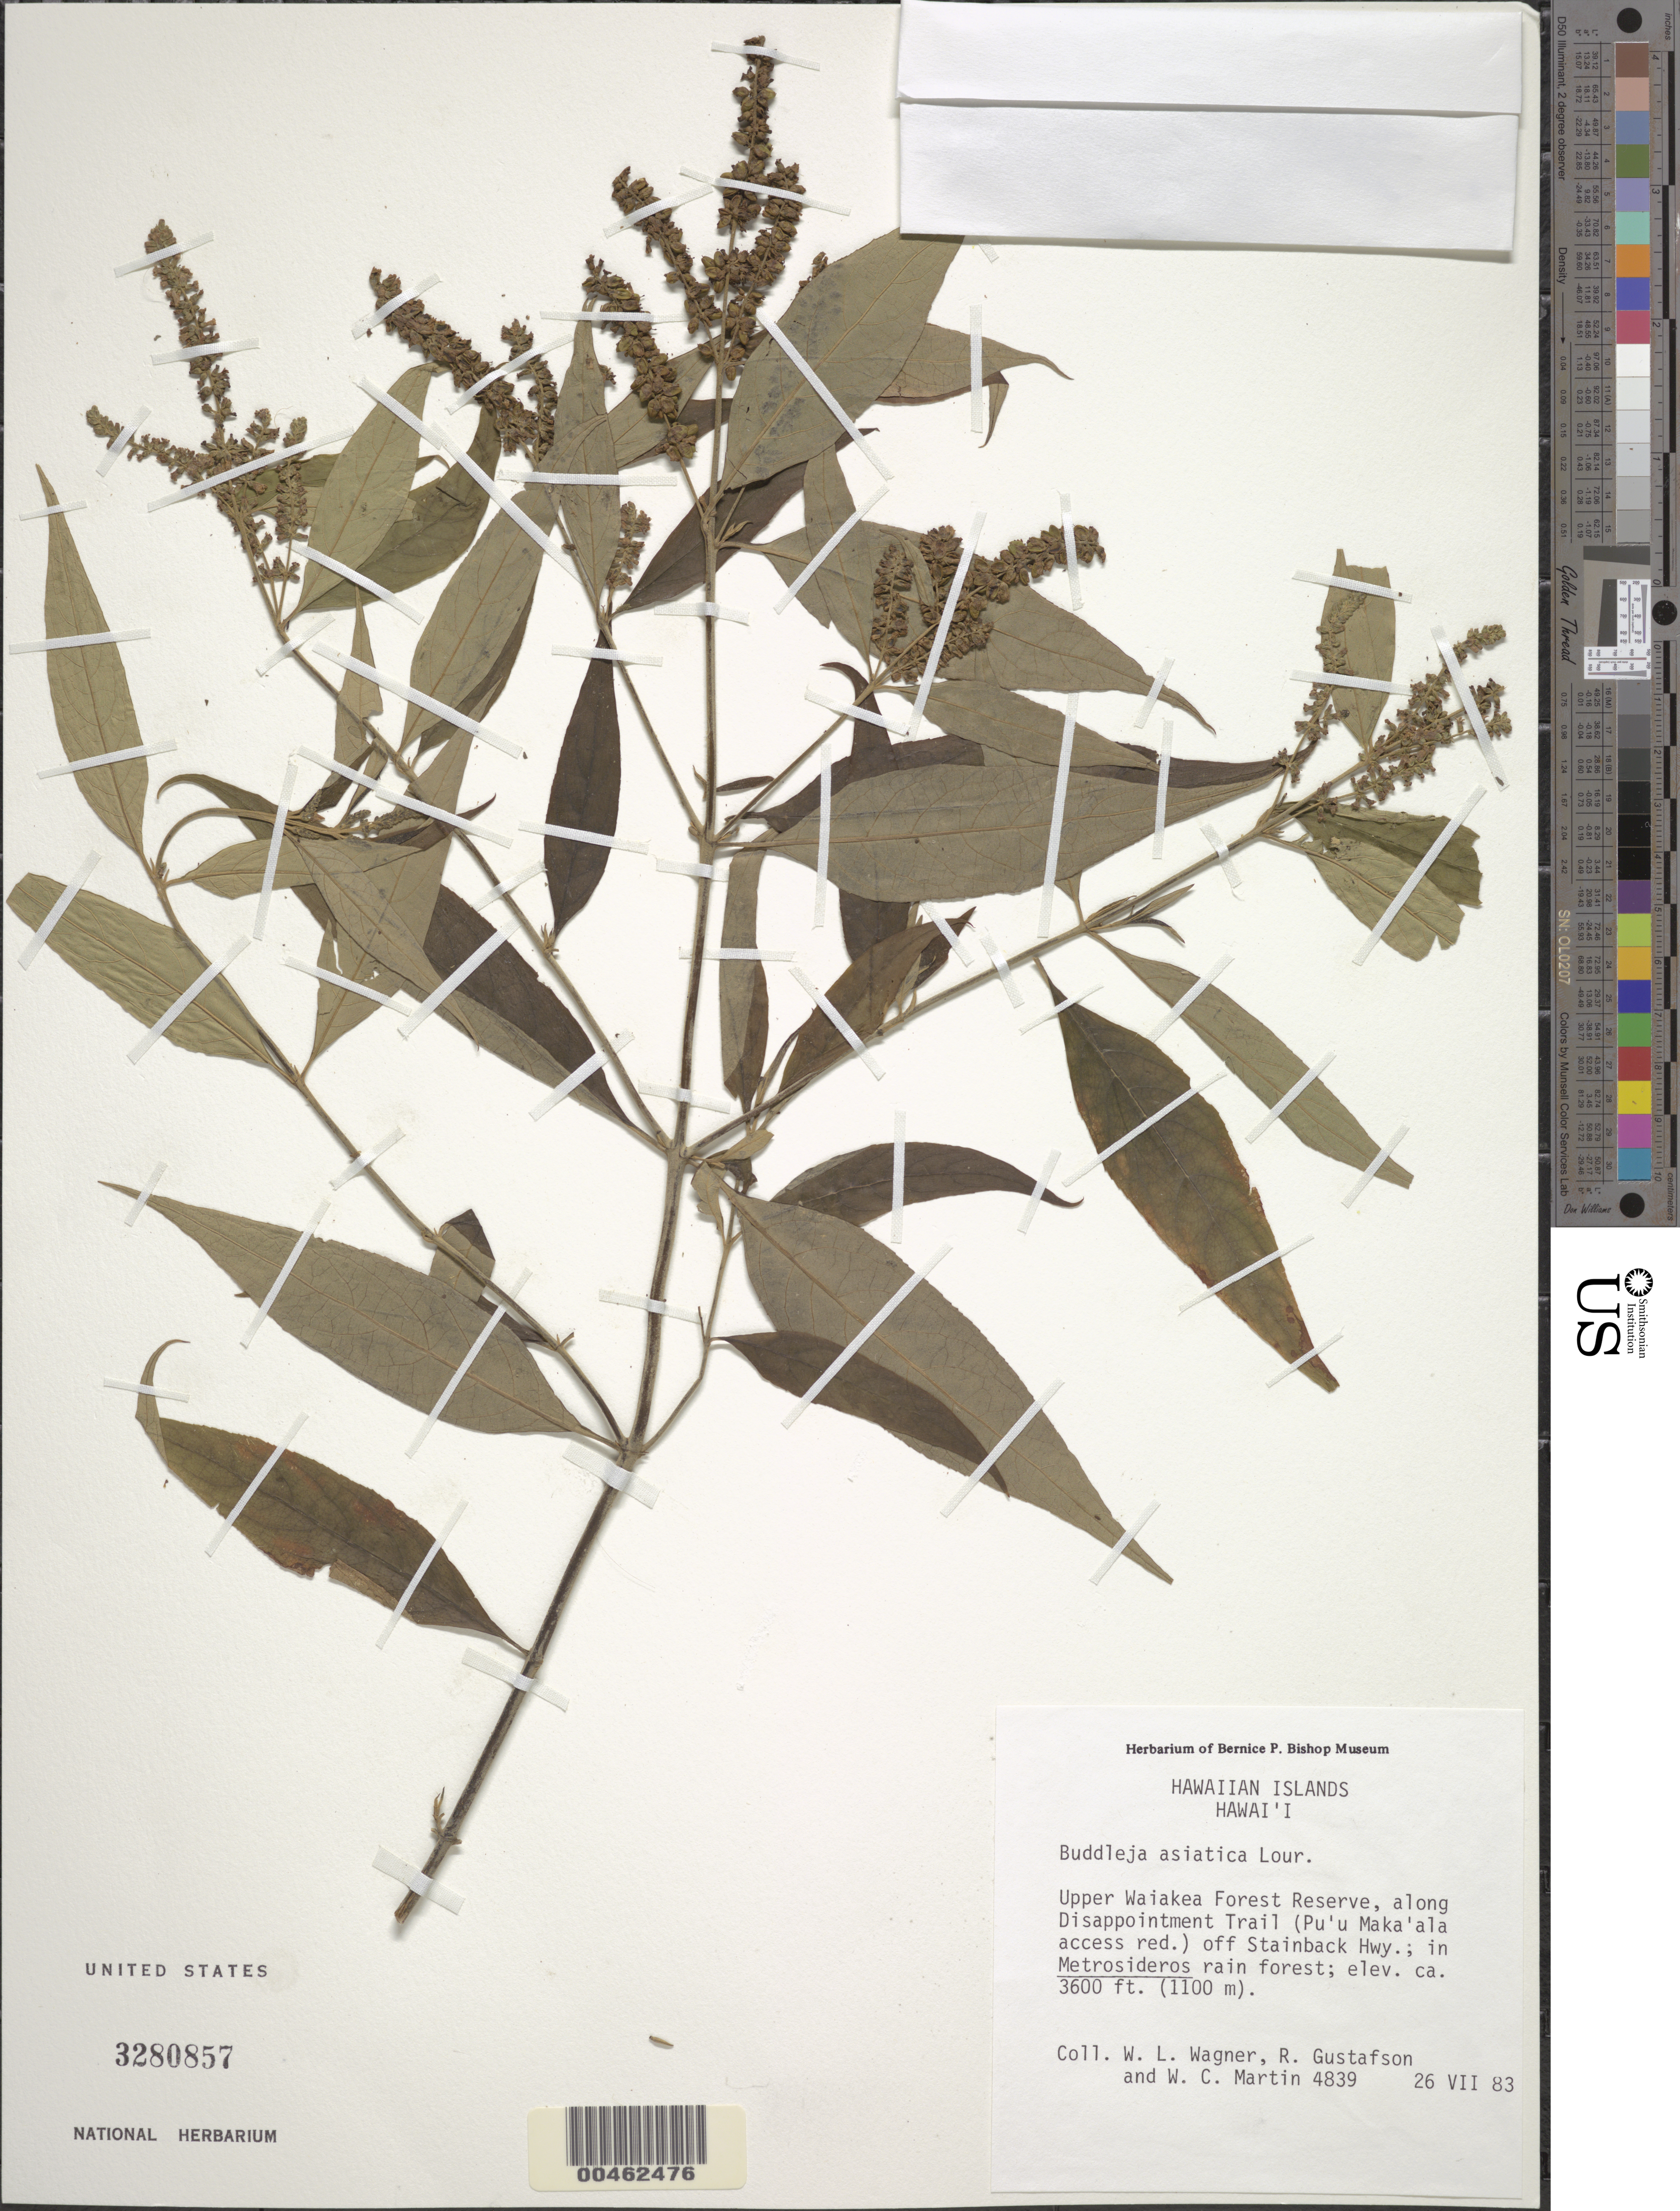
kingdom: Plantae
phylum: Tracheophyta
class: Magnoliopsida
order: Lamiales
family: Scrophulariaceae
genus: Buddleja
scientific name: Buddleja asiatica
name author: Lour.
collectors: W. L. Wagner, R. Gustafson & W. C. Martin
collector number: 1839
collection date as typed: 26 Jul 1983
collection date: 1983-07-26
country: United States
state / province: Hawaii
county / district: Hawaii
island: Hawaii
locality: Upper Waiakea Forest Reserve, along Disappointment Trail (Pu'u Maka'ala access rd.) off Stainback Hwy.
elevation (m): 1097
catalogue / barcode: US 3280857